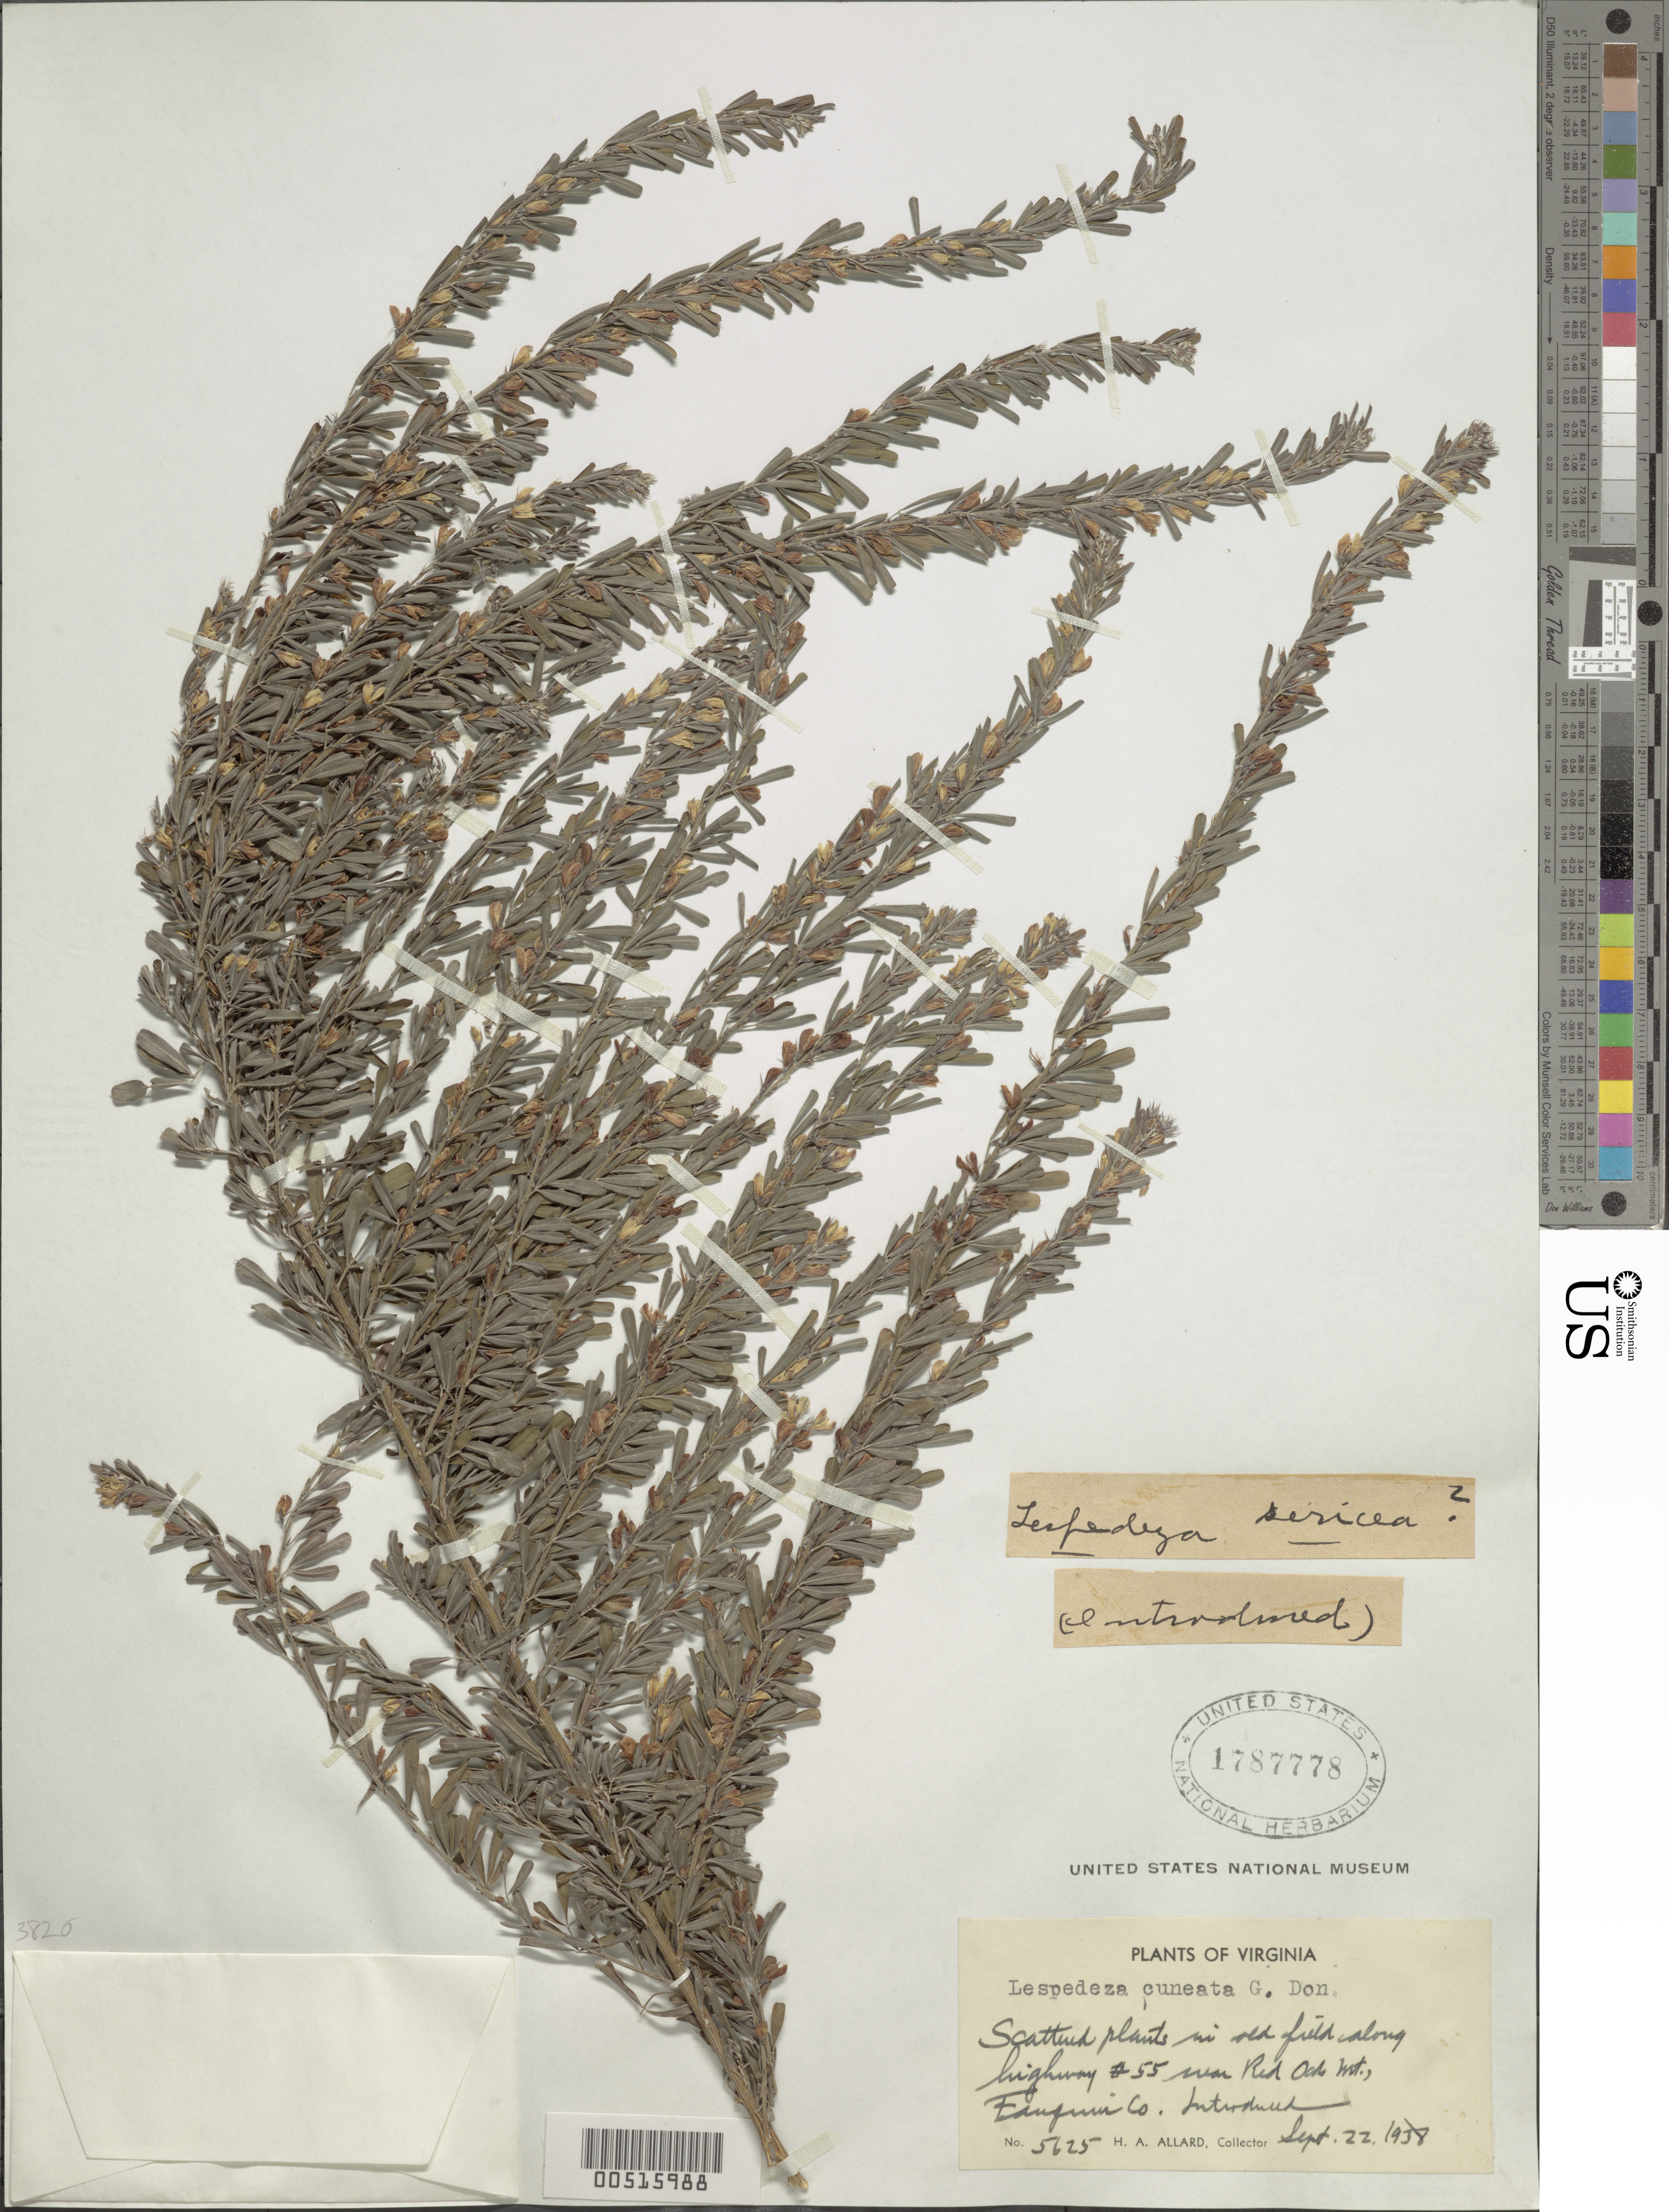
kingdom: Plantae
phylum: Tracheophyta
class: Magnoliopsida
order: Fabales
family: Fabaceae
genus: Lespedeza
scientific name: Lespedeza cuneata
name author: (Dum. Cours.) G. Don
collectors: H. A. Allard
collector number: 5625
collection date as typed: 22 Sep 1938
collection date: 1938-09-22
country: United States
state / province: Virginia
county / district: Fauquier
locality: Along Highway 55 near Red Oak Mt.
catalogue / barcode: US 1787778